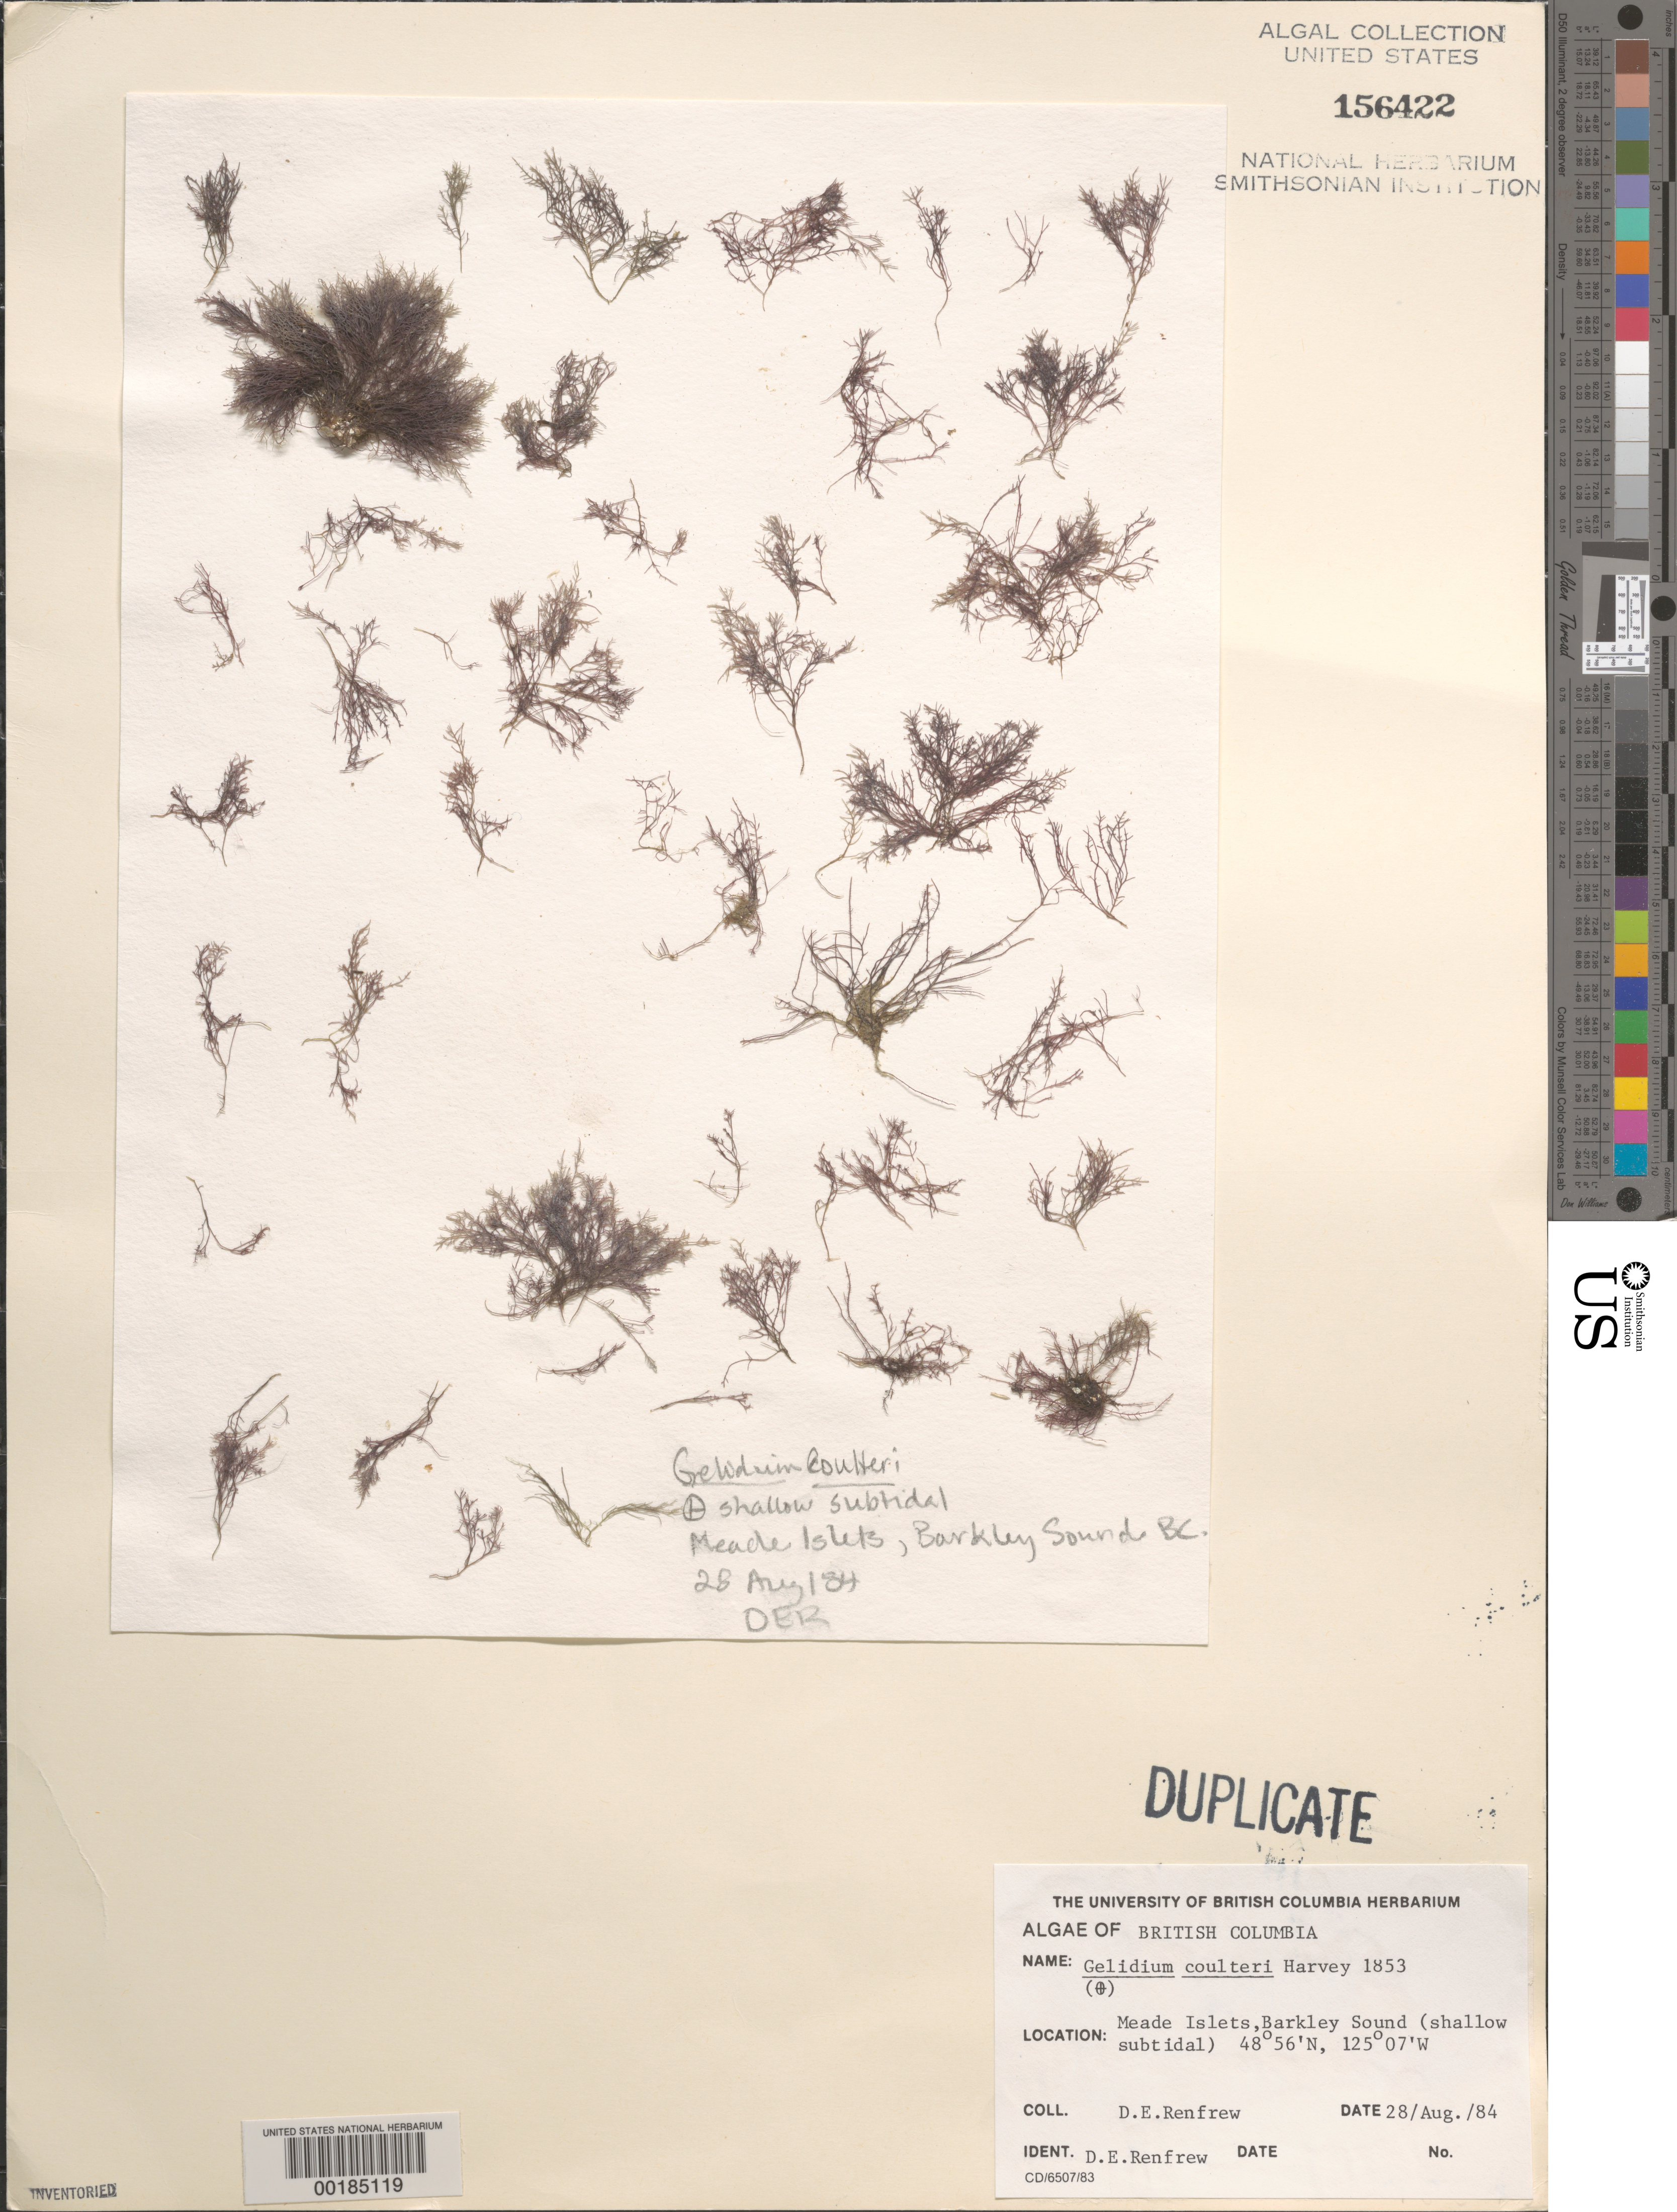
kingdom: Plantae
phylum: Rhodophyta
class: Florideophyceae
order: Gelidiales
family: Gelidiaceae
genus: Gelidium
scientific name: Gelidium coulteri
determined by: Renfrew, D. E.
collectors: D. Renfrew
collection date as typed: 28 Aug 1984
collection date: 1984-08-28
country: Canada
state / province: British Columbia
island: Meade Islets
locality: Barkley Sound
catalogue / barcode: US 156422